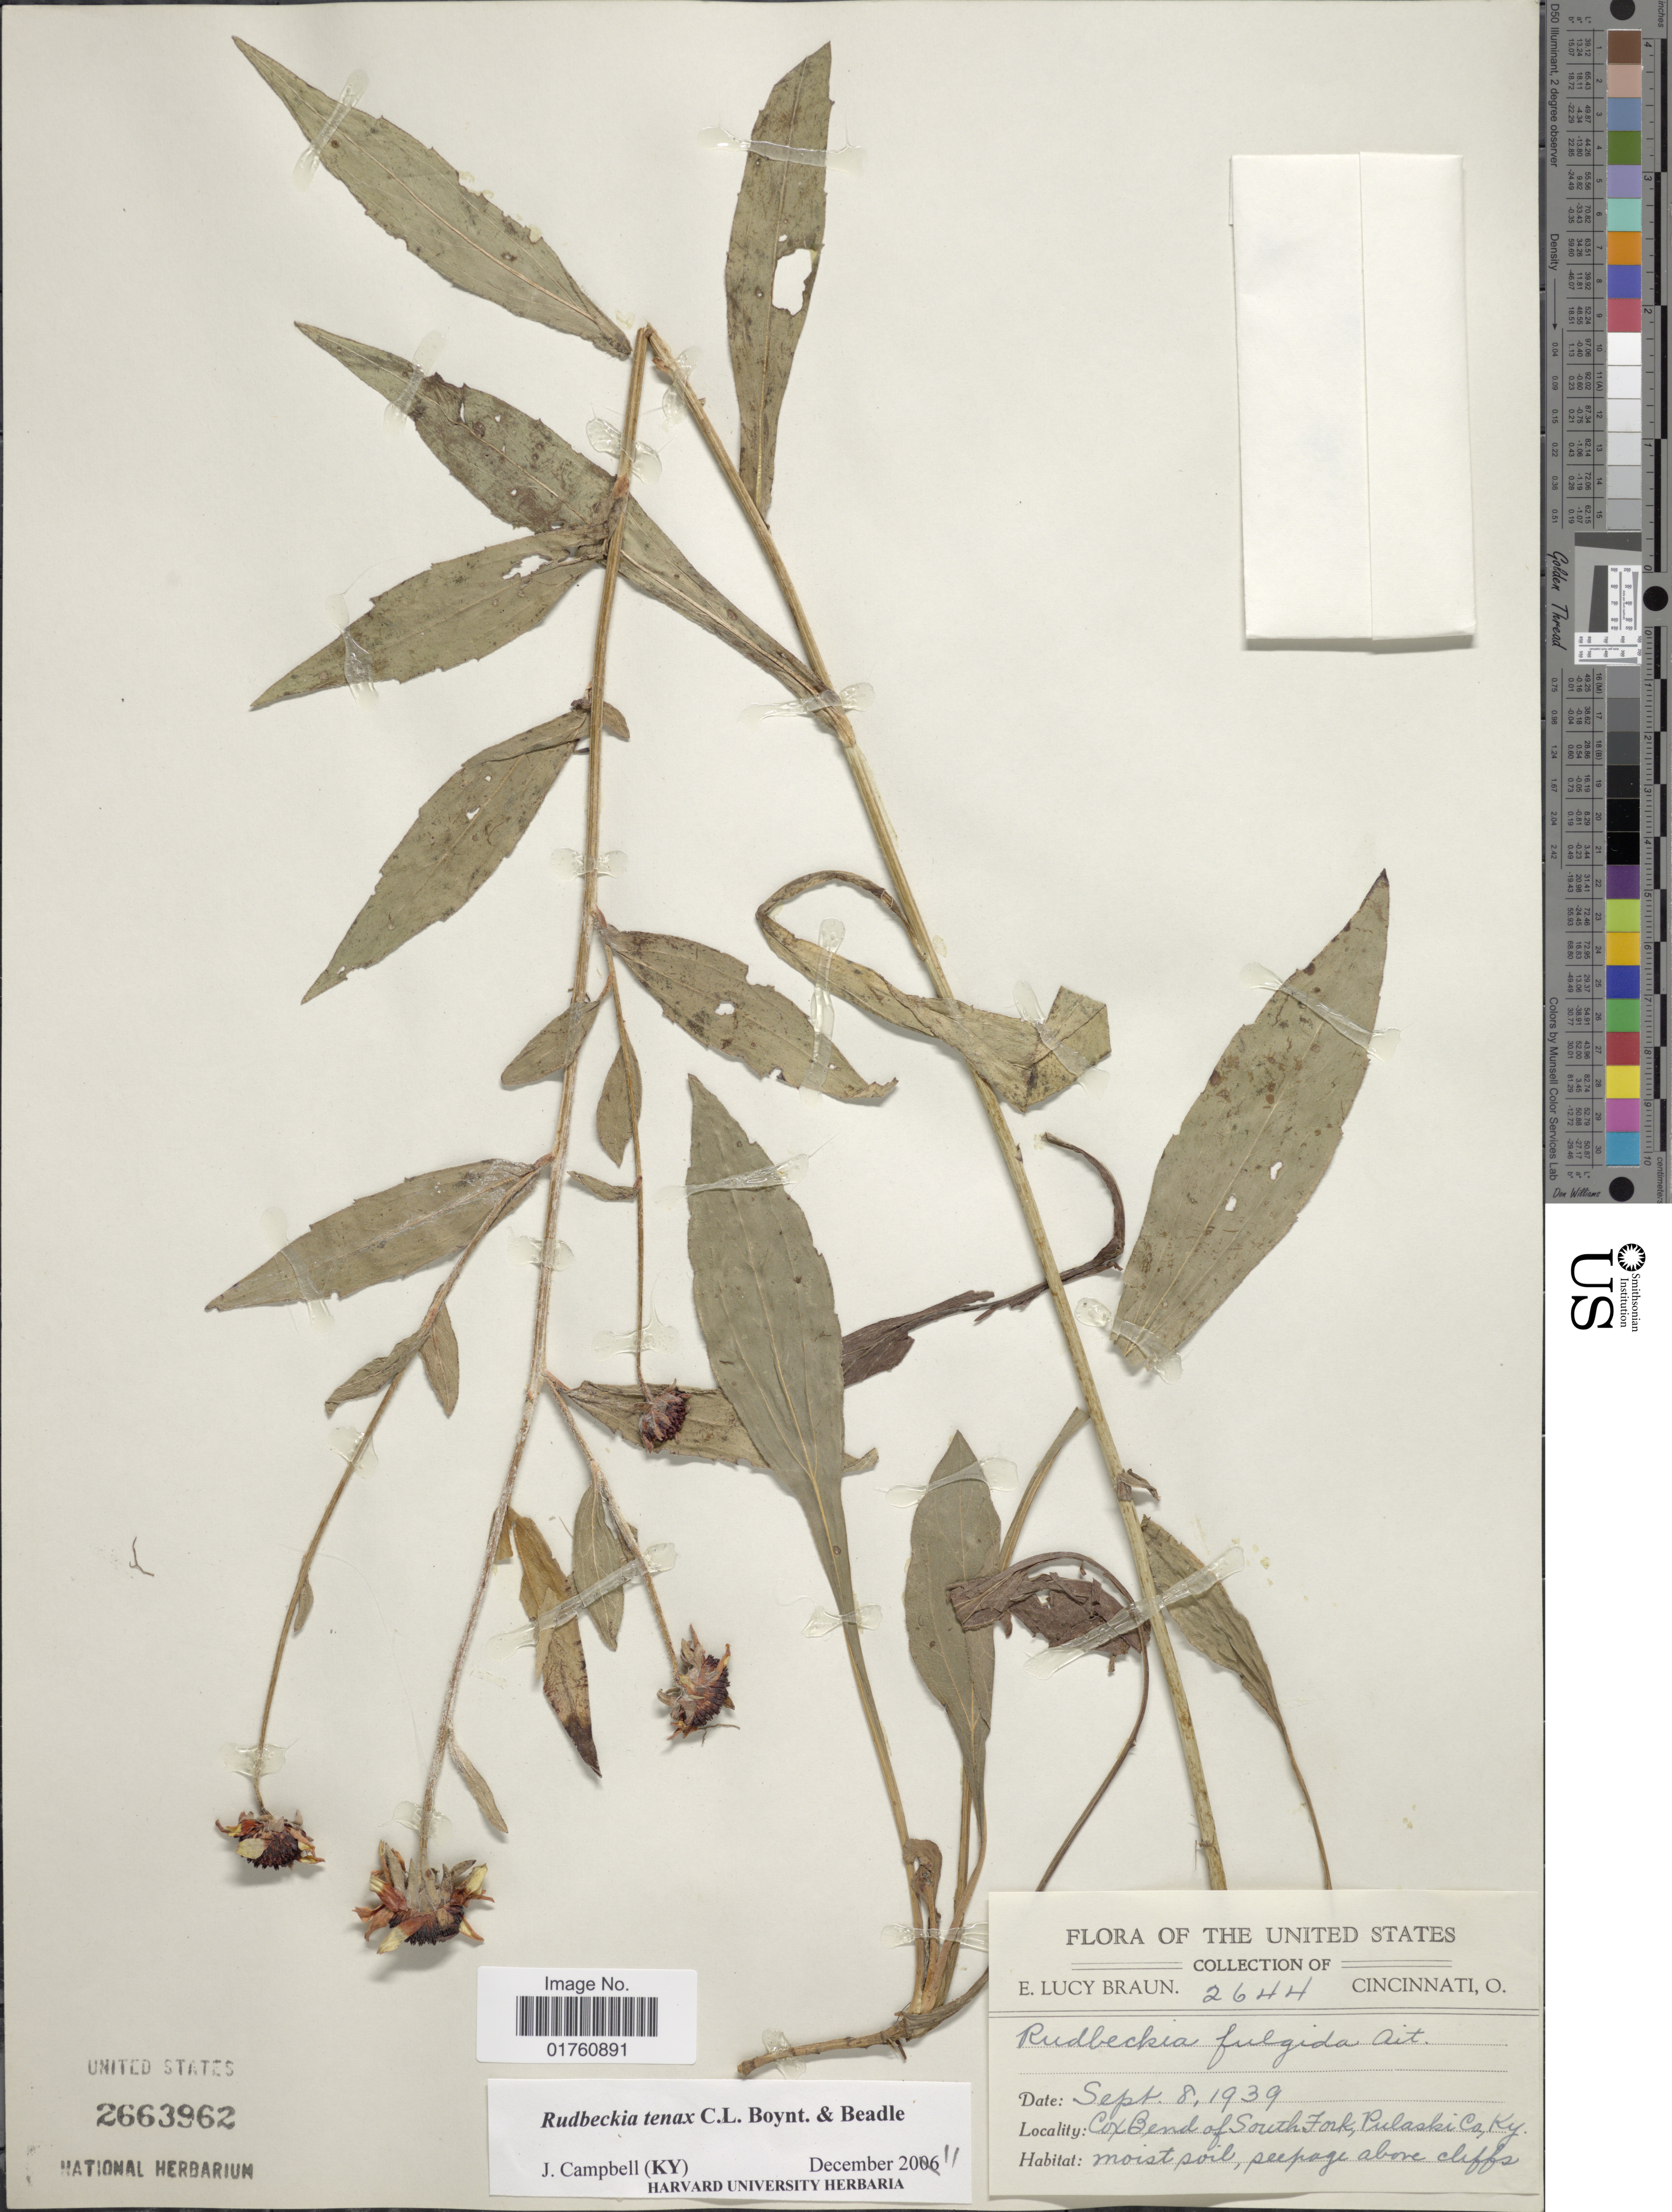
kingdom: Plantae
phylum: Tracheophyta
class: Magnoliopsida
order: Asterales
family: Asteraceae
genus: Rudbeckia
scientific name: Rudbeckia tenax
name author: C.L. Boynton & Beadle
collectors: E. L. Braun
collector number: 2644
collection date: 1939-09-08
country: United States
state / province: Kentucky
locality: Cox Bend of South Fork, Pulaski Co, moist soil, seepage above cliffs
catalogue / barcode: US 2663962